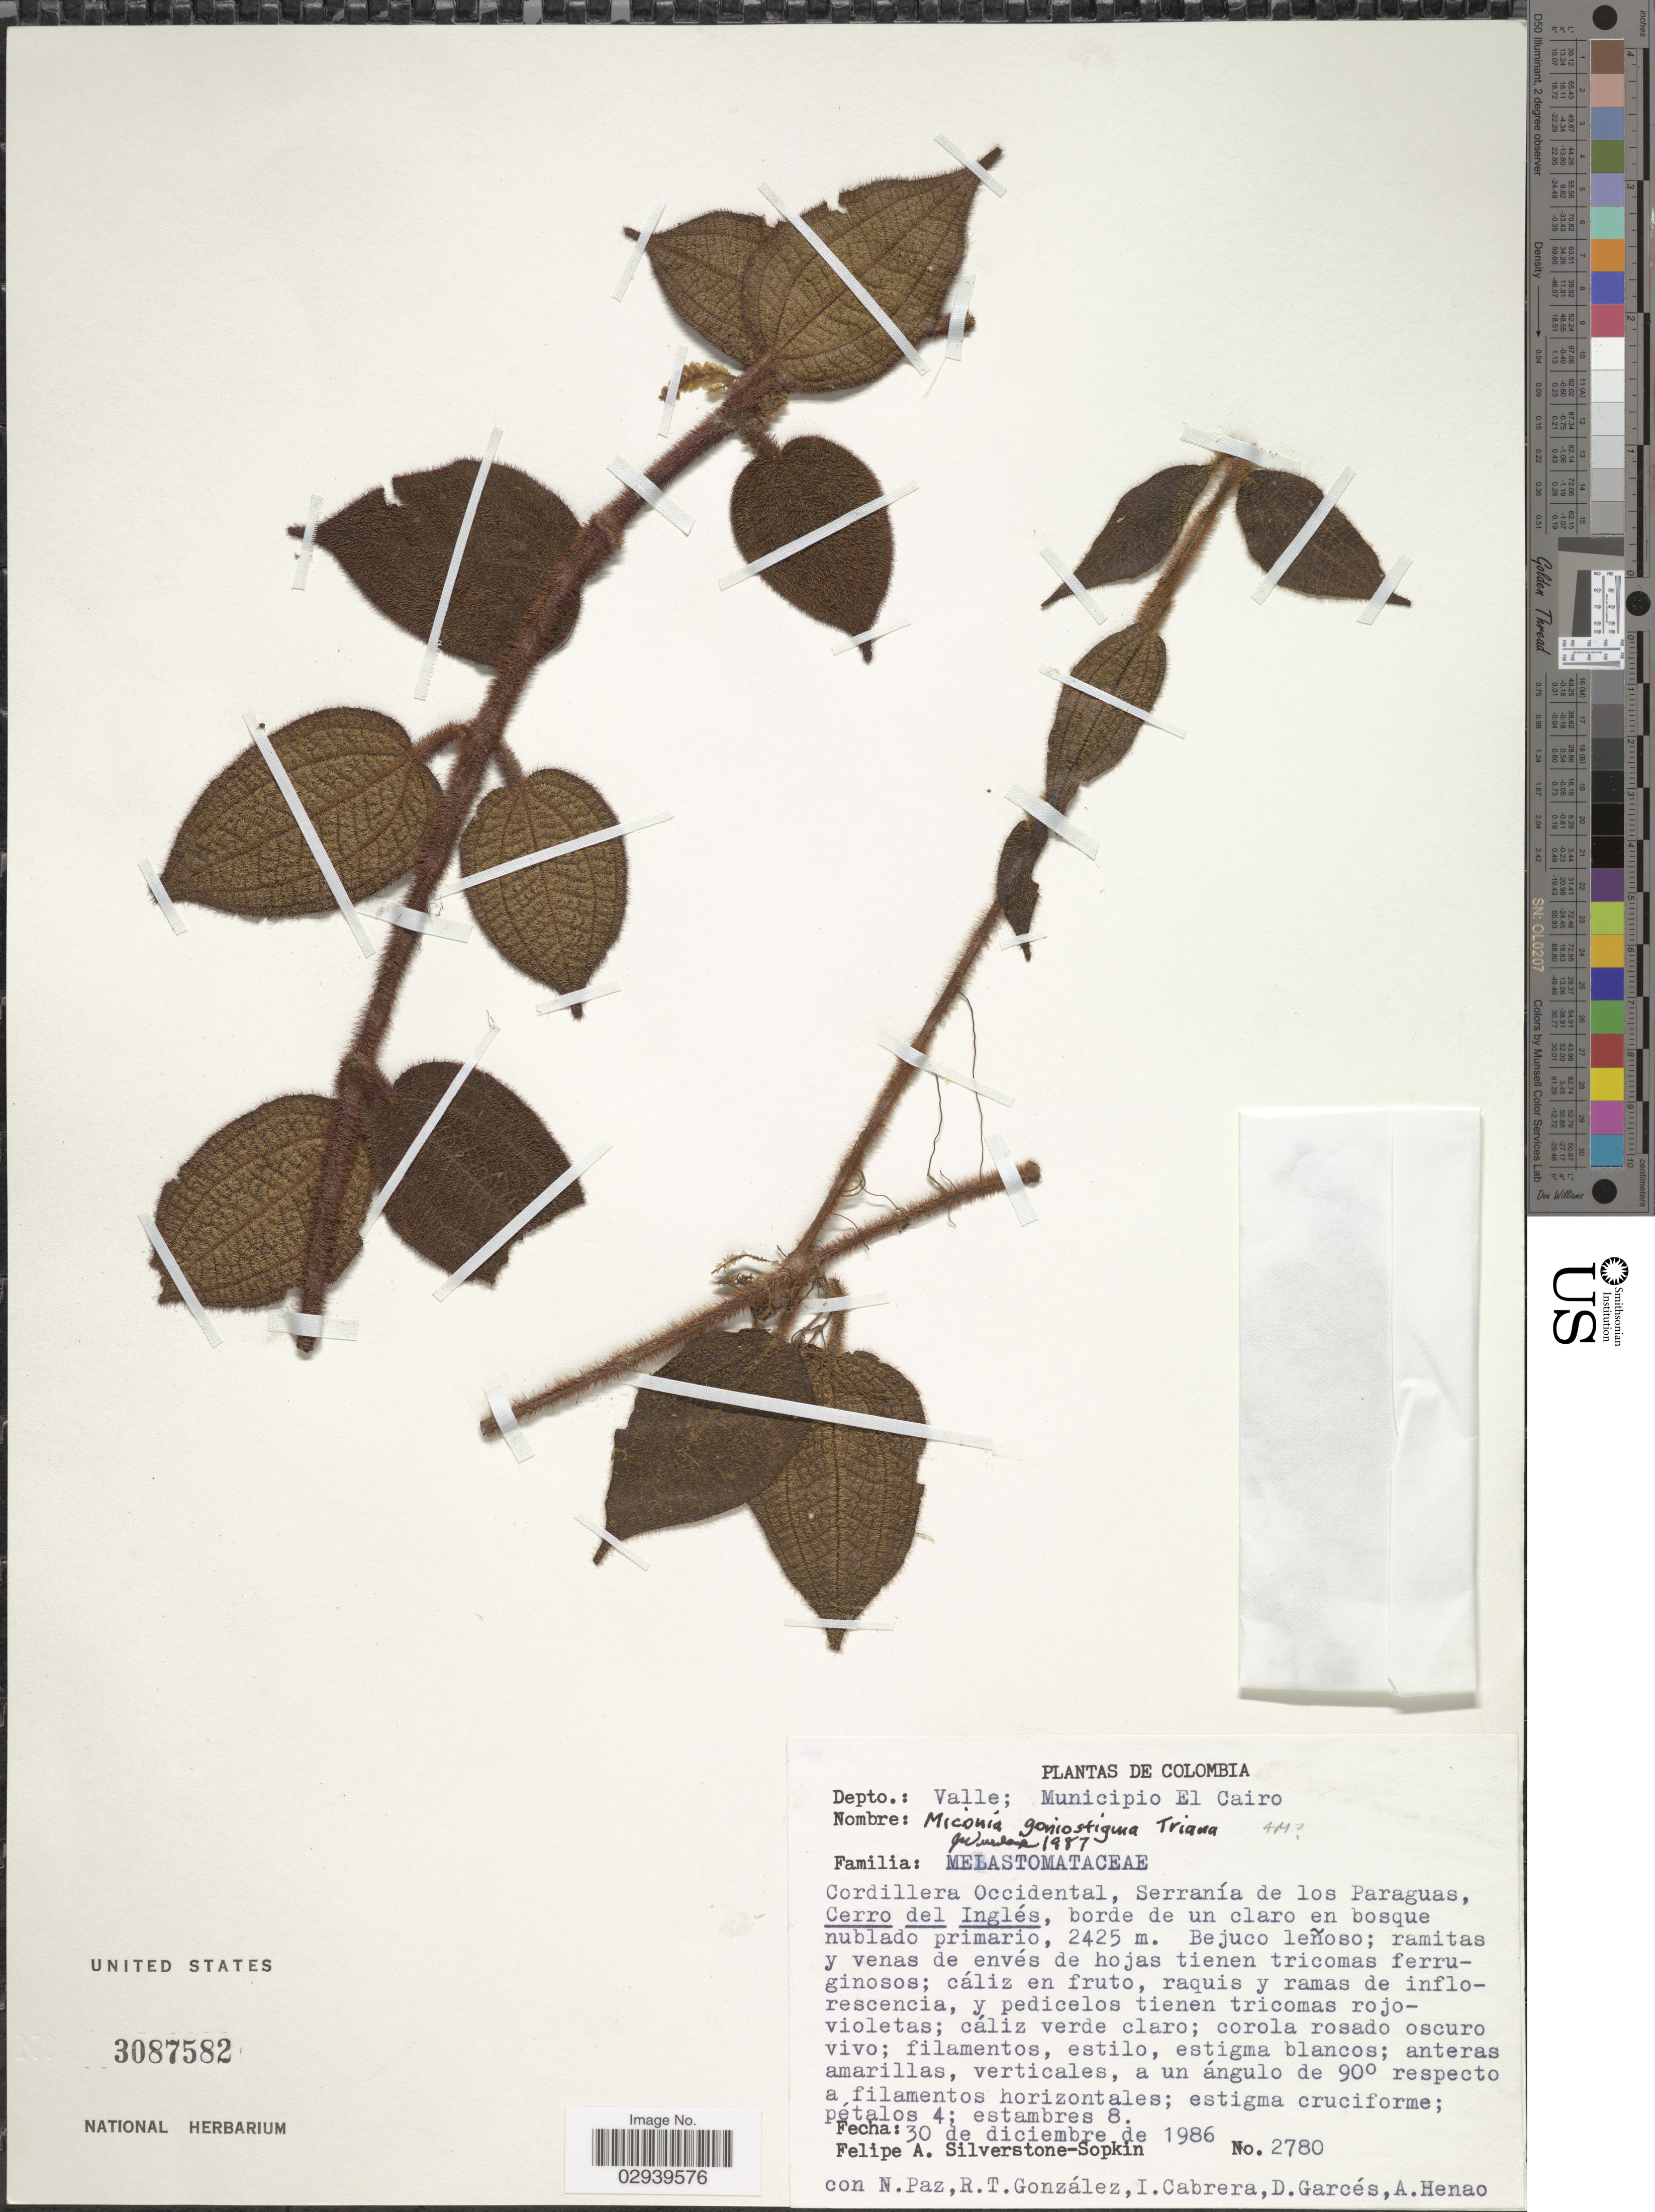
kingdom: Plantae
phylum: Tracheophyta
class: Magnoliopsida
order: Myrtales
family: Melastomataceae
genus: Miconia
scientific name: Miconia goniostigma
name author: Triana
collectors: P. A. Silverstone-Sopkin, N. Paz, R. Gonzalez, I. Cabrera & et al.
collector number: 2780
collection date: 1986-12-30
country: Colombia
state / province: Valle del Cauca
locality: Depto.: Valle; Municipio El Cairo, Cordillera Occidental, Serranía de los Paraguas, Cerro del Inglés.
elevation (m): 2425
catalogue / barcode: US 3087582